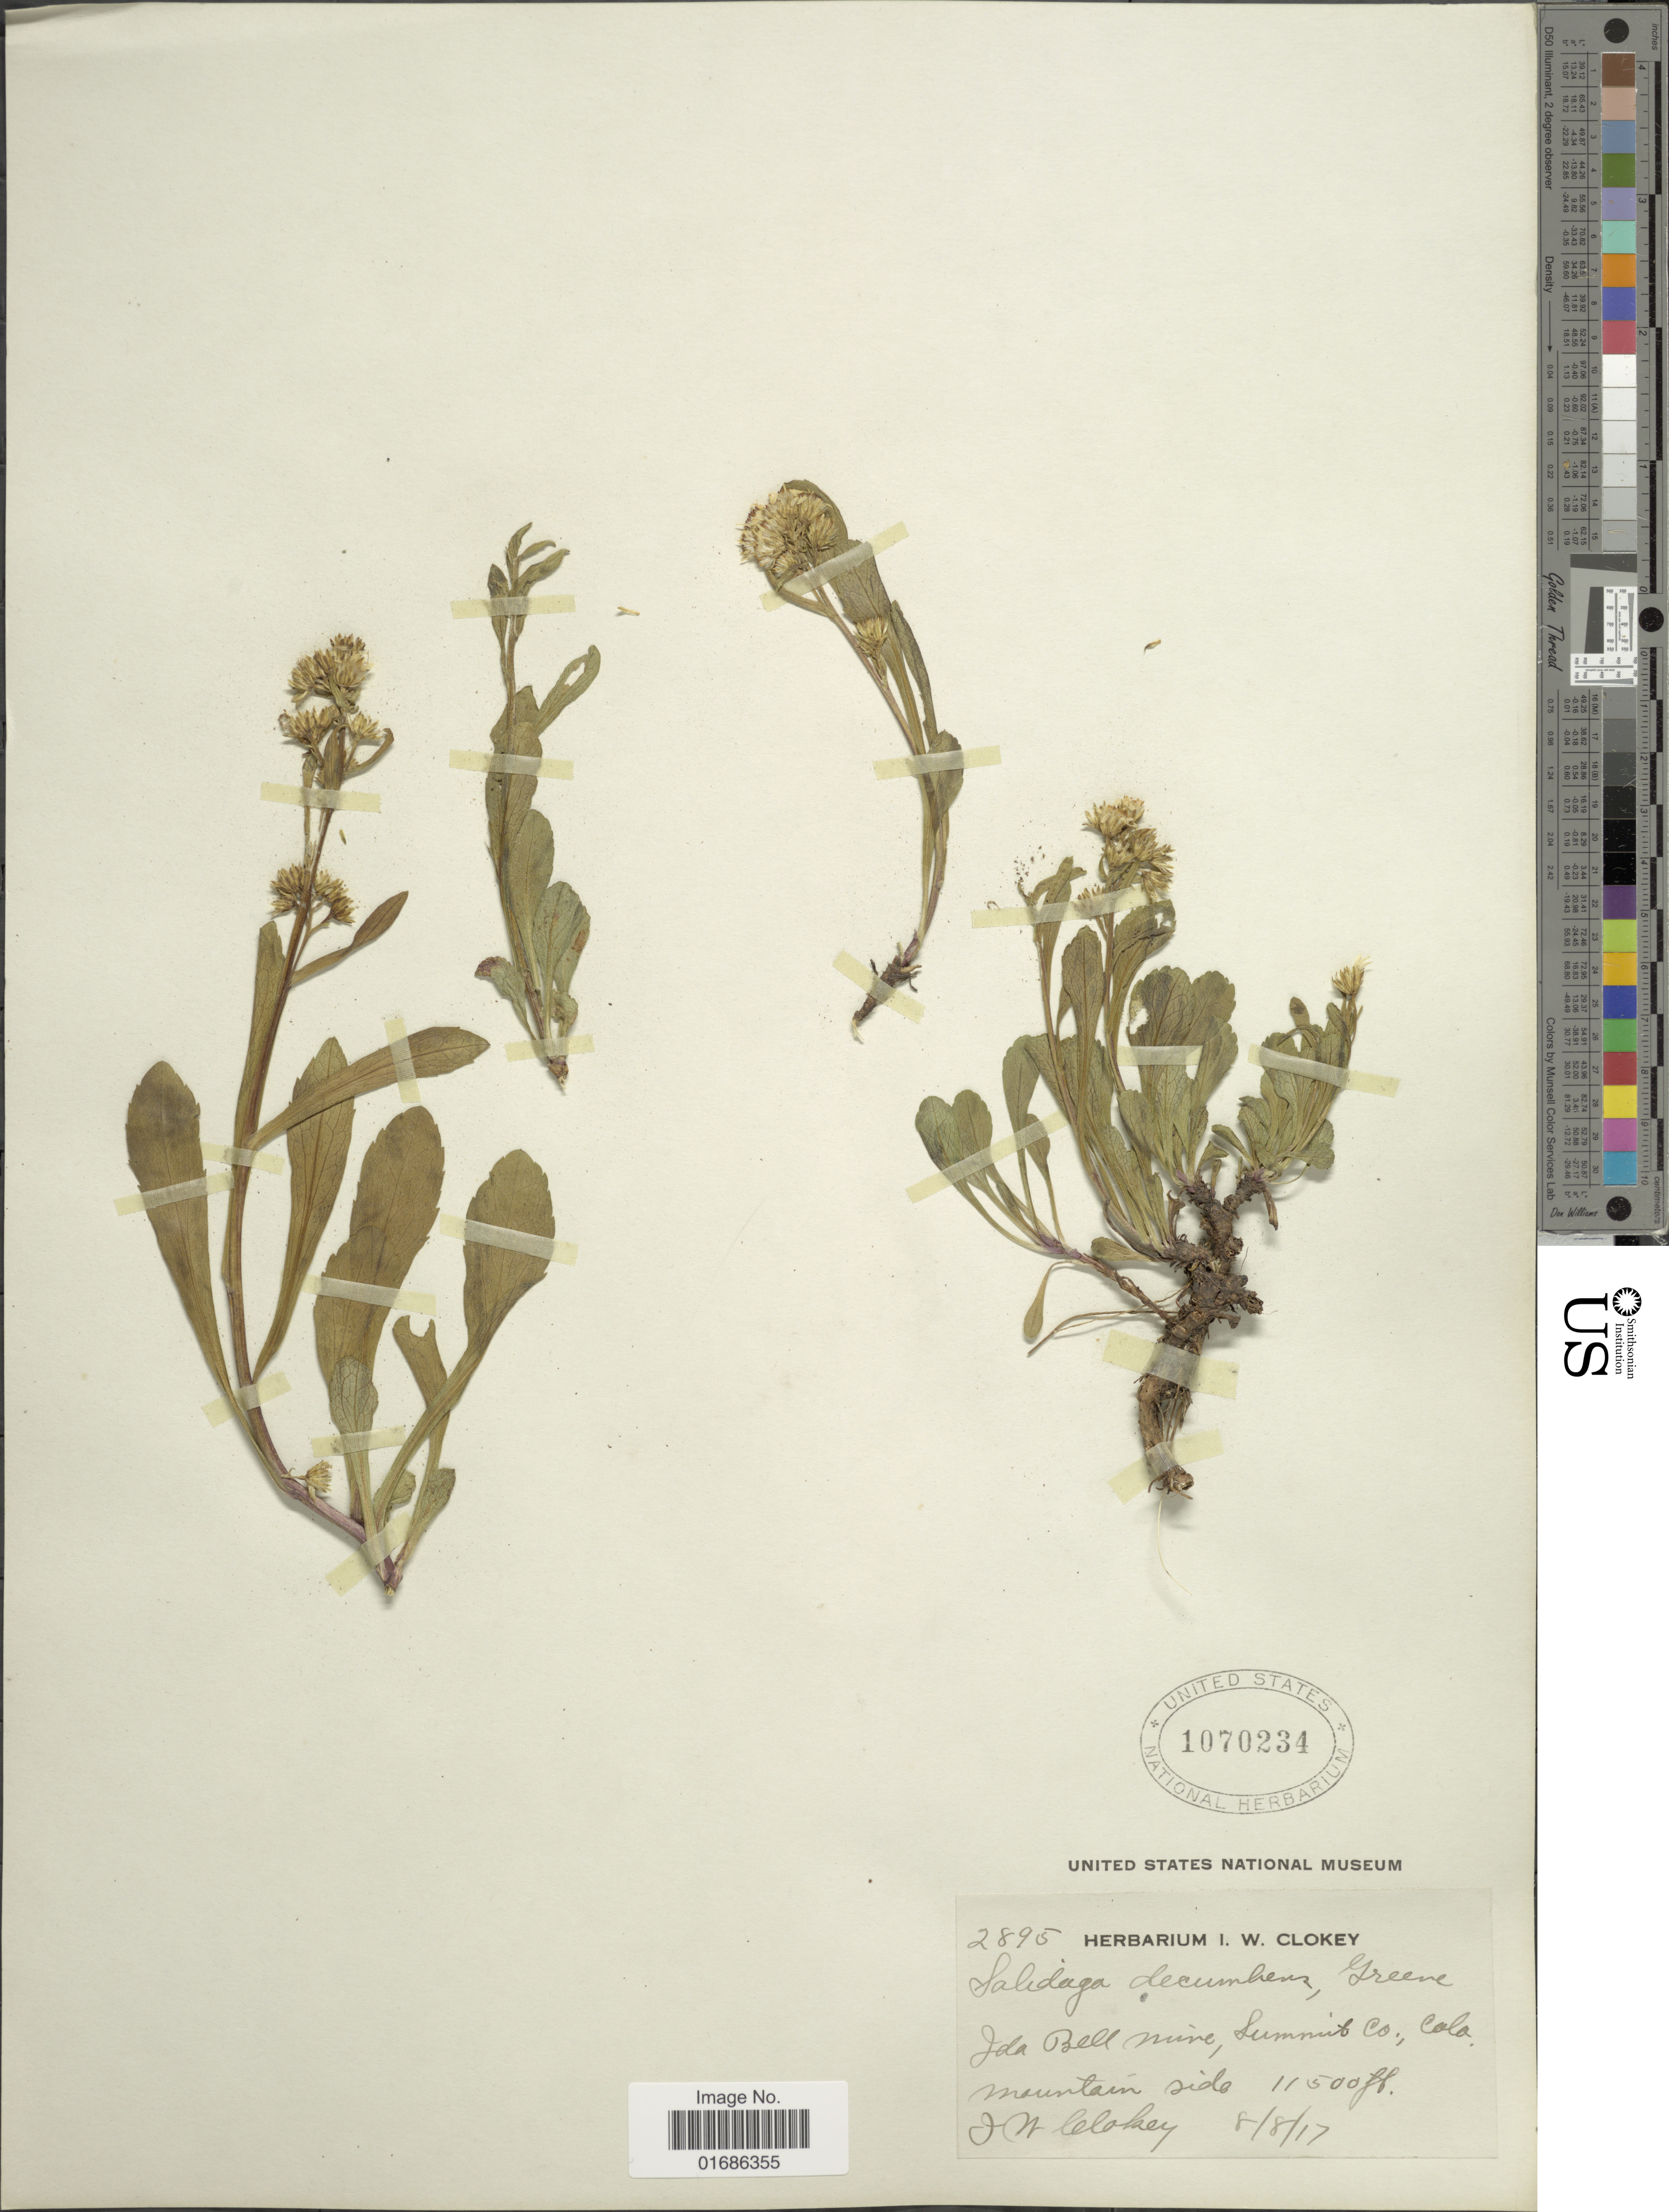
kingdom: Plantae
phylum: Tracheophyta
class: Magnoliopsida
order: Asterales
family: Asteraceae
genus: Solidago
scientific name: Solidago decumbens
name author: Greene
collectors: I. W. Clokey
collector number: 2895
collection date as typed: Transcribed d/m/y: 8/8/17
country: United States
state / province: Colorado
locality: Ida Bell mine, Summit Co., Mountain side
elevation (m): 3505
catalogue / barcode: US 1070234